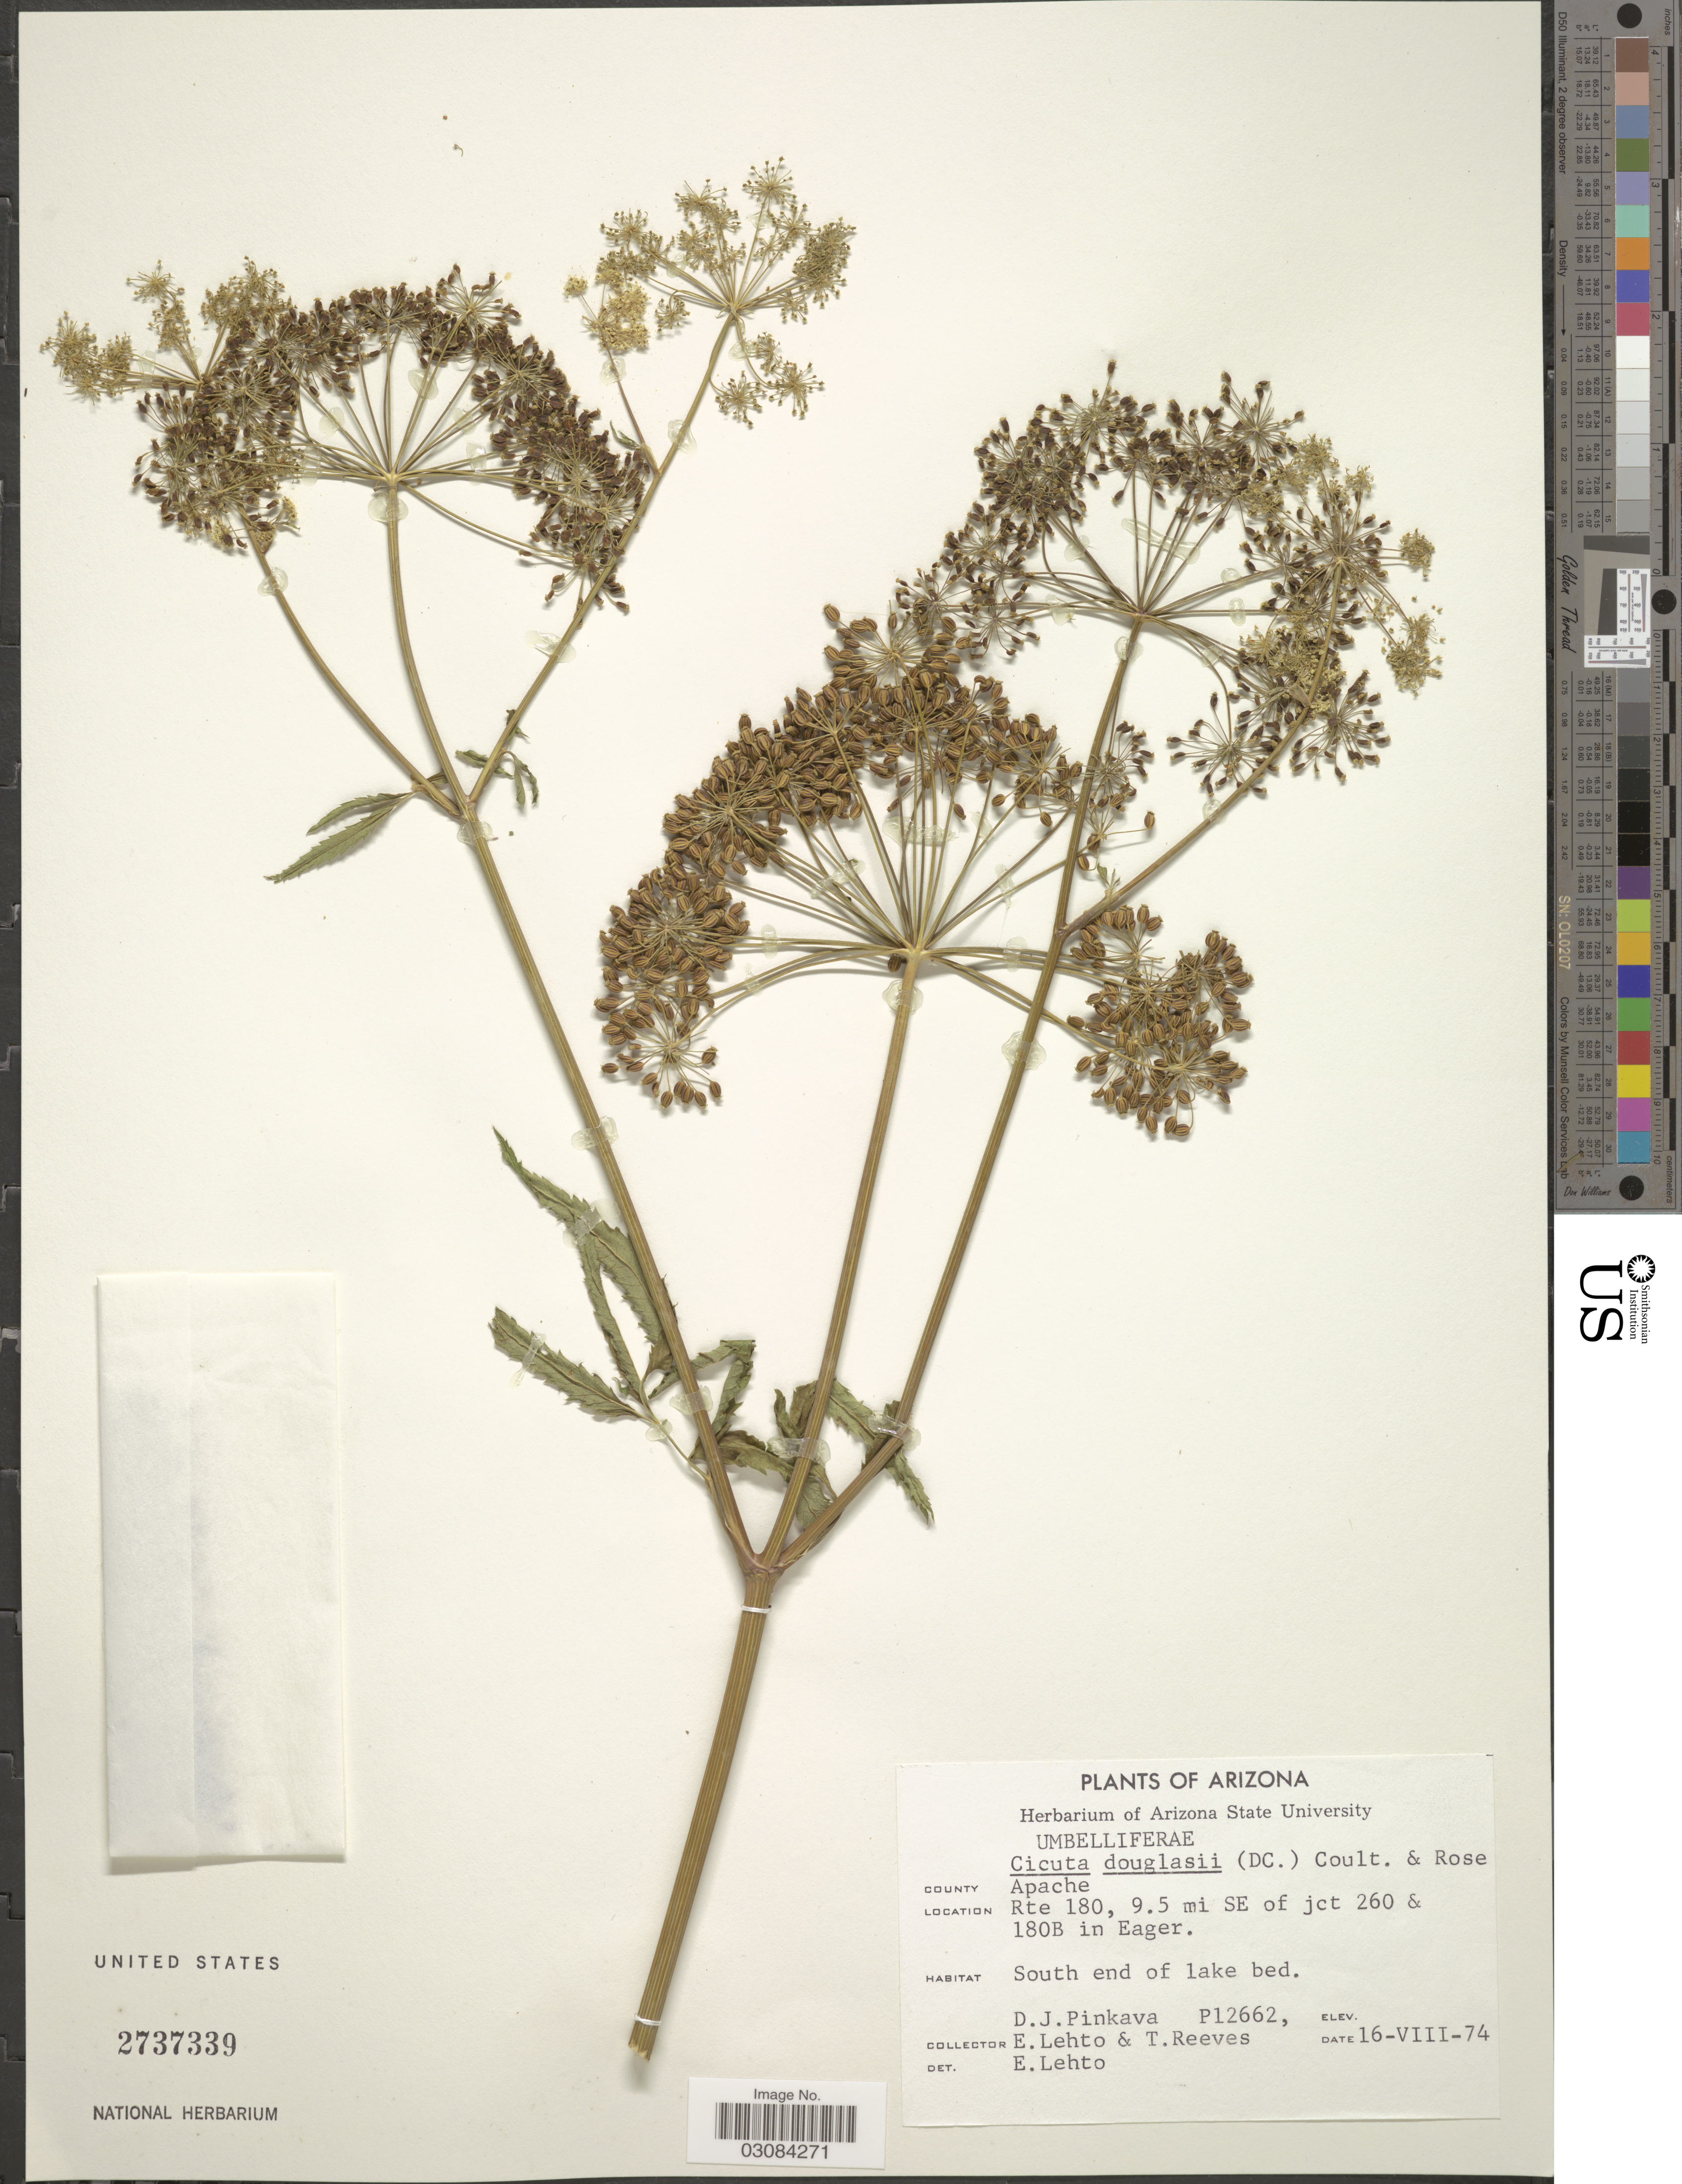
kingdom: Plantae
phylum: Tracheophyta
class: Magnoliopsida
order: Apiales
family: Apiaceae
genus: Cicuta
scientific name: Cicuta douglasii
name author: (DC.) J.M. Coult. & Rose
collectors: D. J. Pinkava, E. Lehto & T. Reeves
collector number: P12662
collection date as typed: Transcribed d/m/y: 16/8/74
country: United States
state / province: Arizona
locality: County Apache. Rte 180, 9.5 mi SE of jct 260 & 180B in Eager.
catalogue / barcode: US 2737339